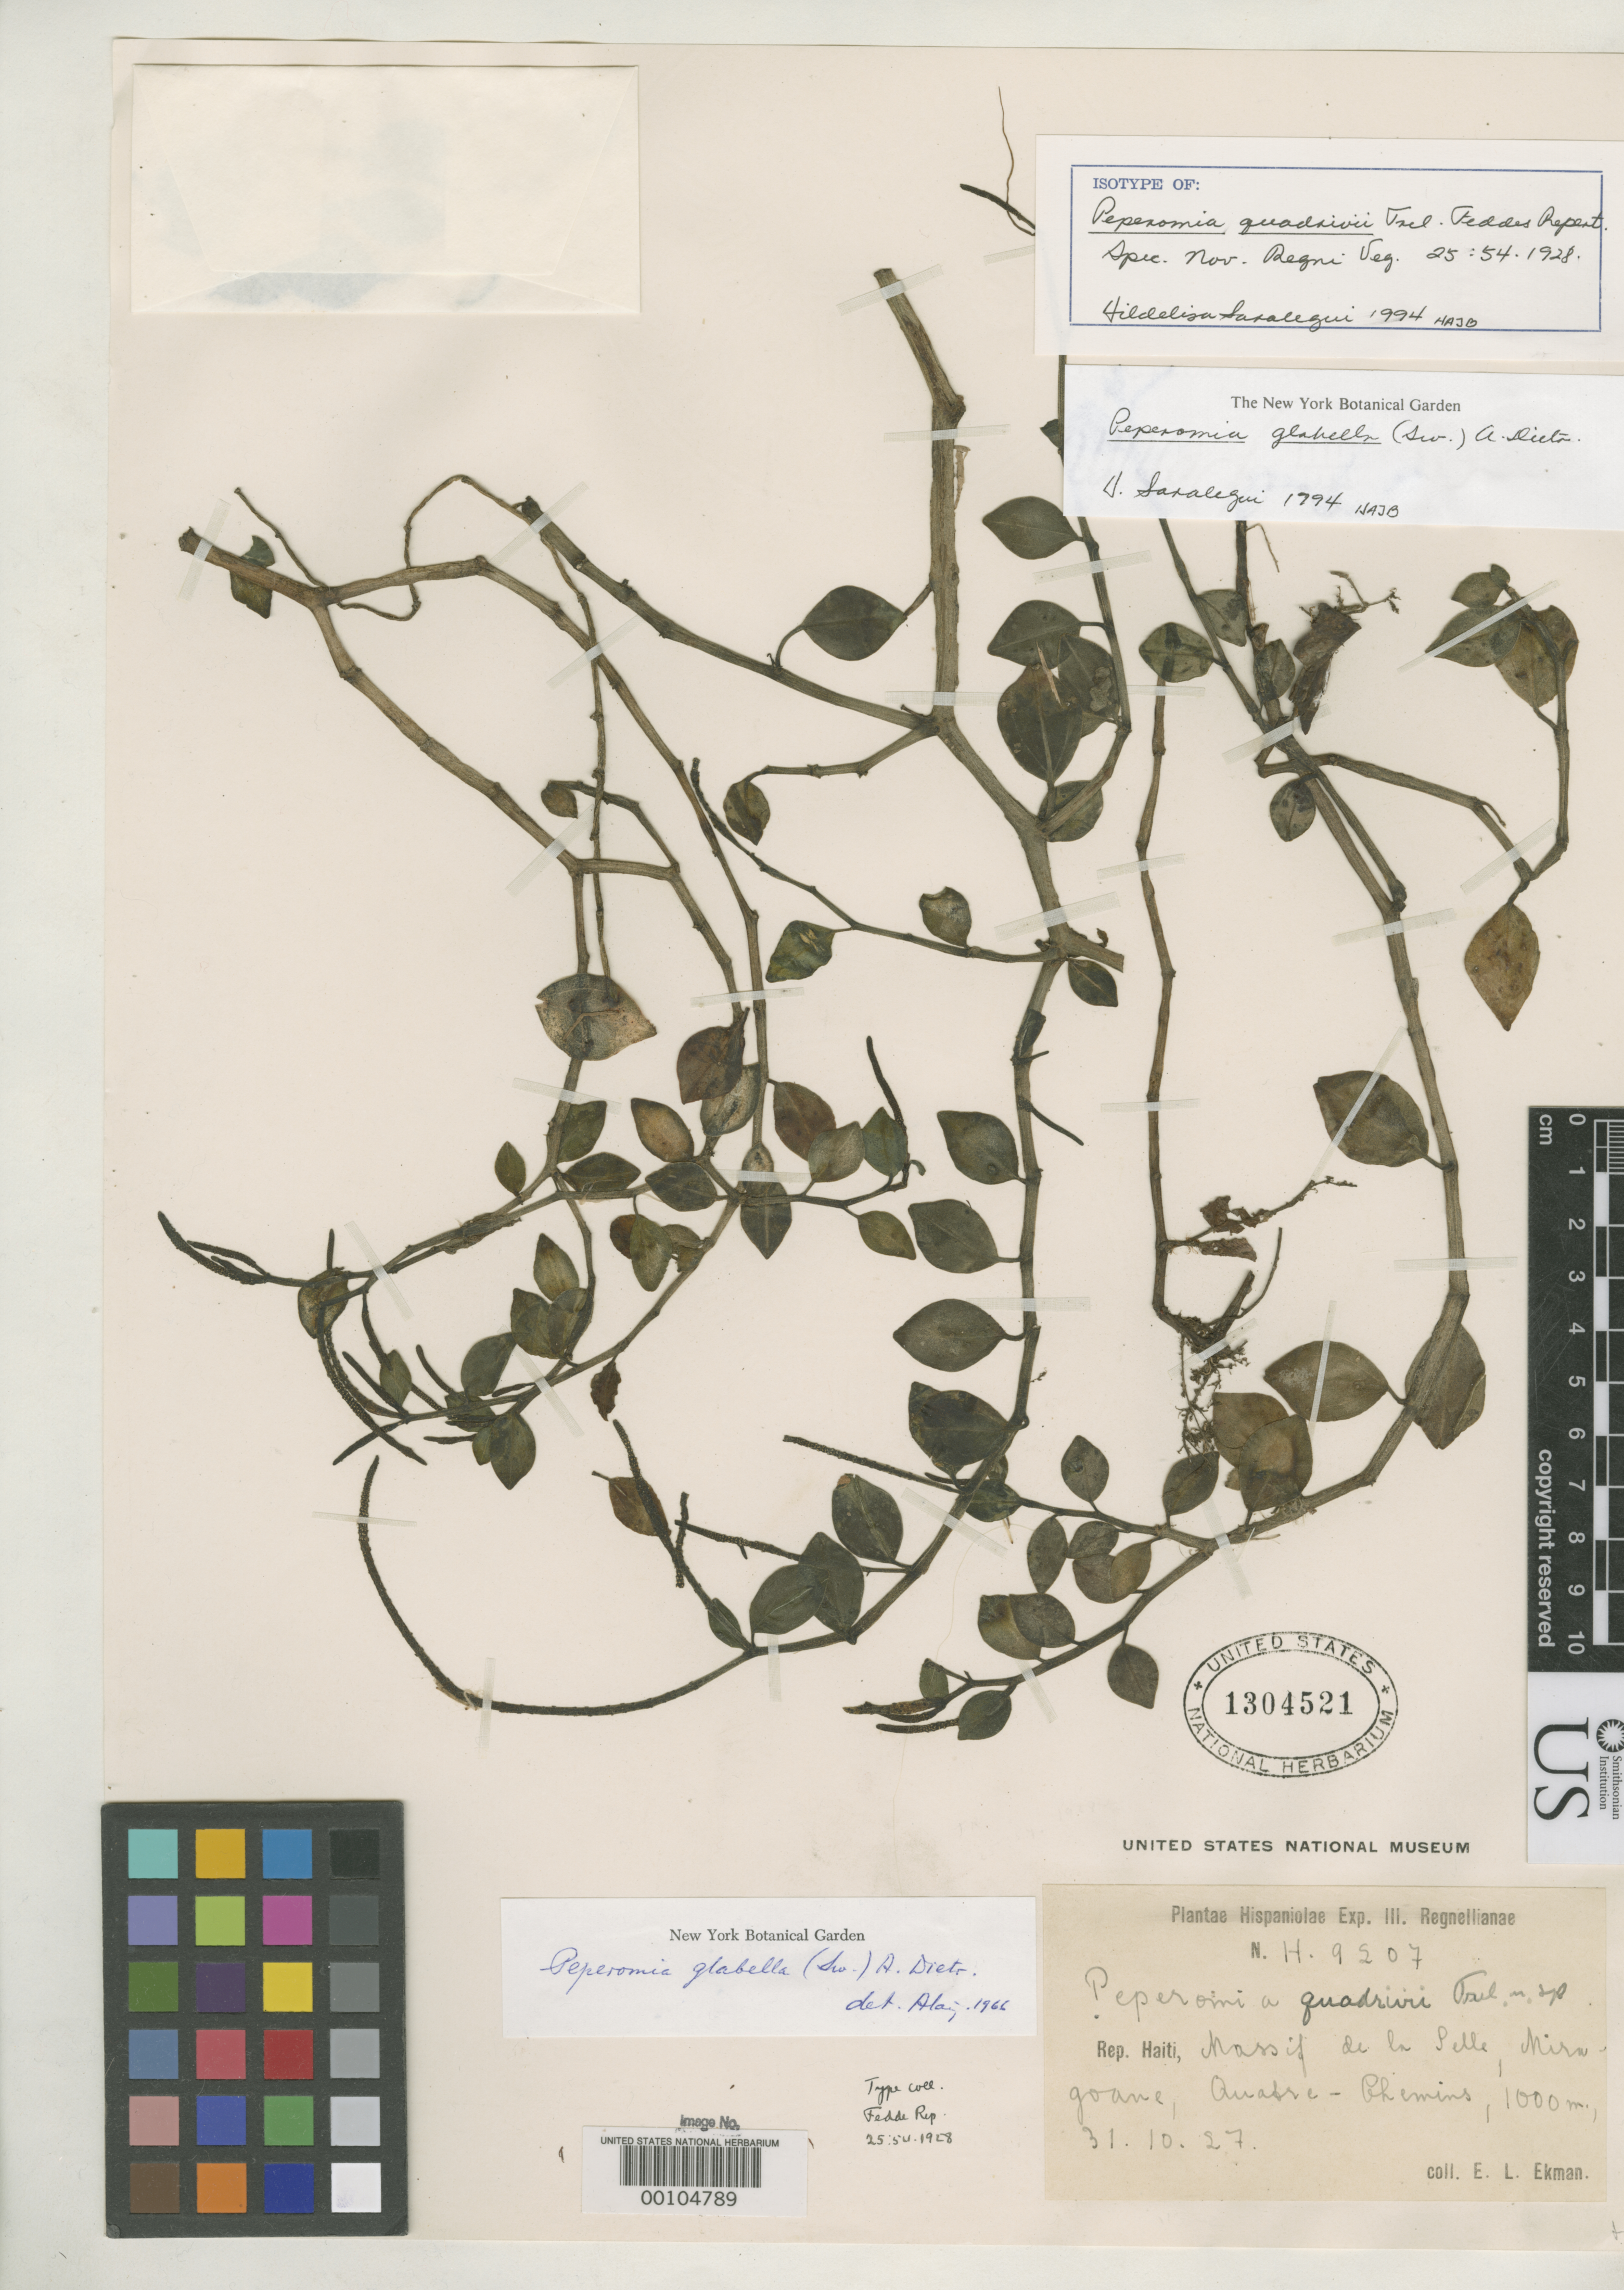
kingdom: Plantae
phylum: Tracheophyta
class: Magnoliopsida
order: Piperales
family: Piperaceae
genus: Peperomia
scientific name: Peperomia quadrivii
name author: Trel.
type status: Isotype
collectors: E. L. Ekman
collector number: H 9207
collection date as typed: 31 Oct 1927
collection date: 1927-10-31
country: Haiti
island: Hispaniola Island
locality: Quatre Chemins, Miragoane, Massif de La Selle.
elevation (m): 1000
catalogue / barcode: US 1304521